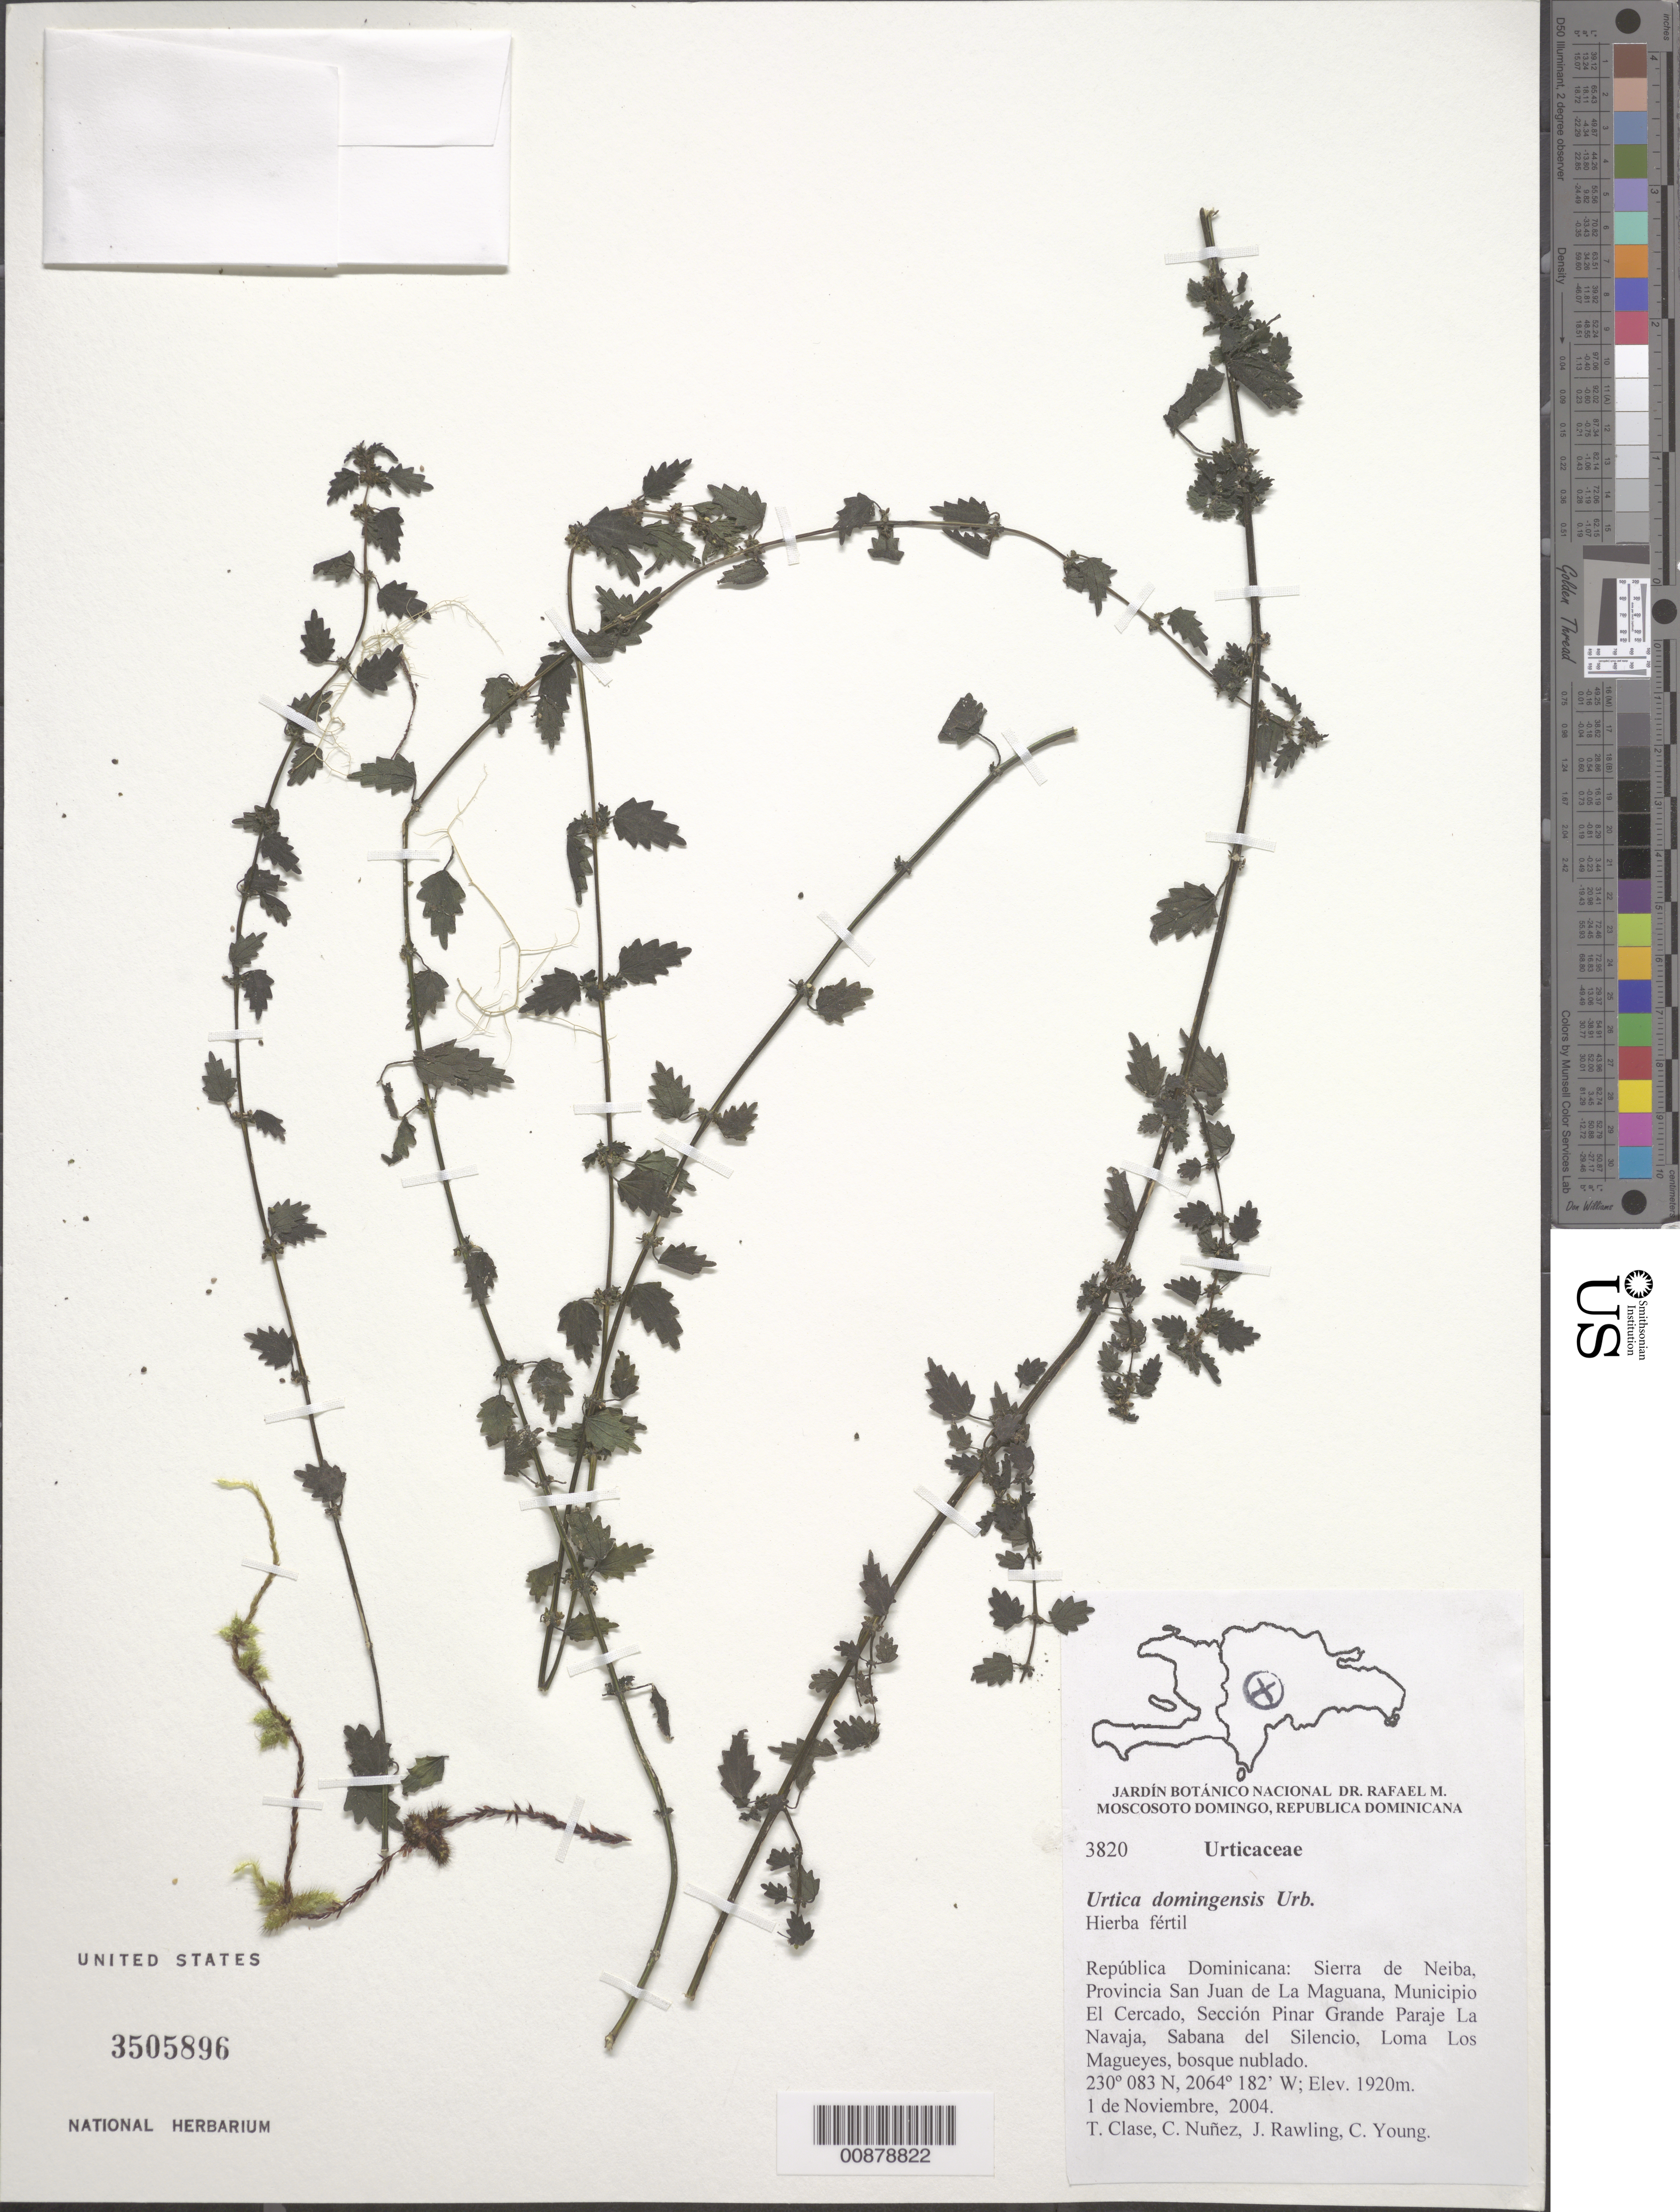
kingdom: Plantae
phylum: Tracheophyta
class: Magnoliopsida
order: Rosales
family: Urticaceae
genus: Urtica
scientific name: Urtica domingensis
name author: Urb.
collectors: T. Clase, C. Nunez, J. Rawling & C. Young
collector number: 3820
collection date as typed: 01 Nov 2004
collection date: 2004-11-01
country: Dominican Republic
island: Hispaniola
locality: Sierra de Neiba, Prov. San Juan de La Maguana, Mun. El Cercado, Sección Pinar Grande Paraje La Navaja, Sabana del Silencio, Loma Los Magueyes.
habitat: Bosque nublado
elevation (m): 1920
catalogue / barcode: US 3505896